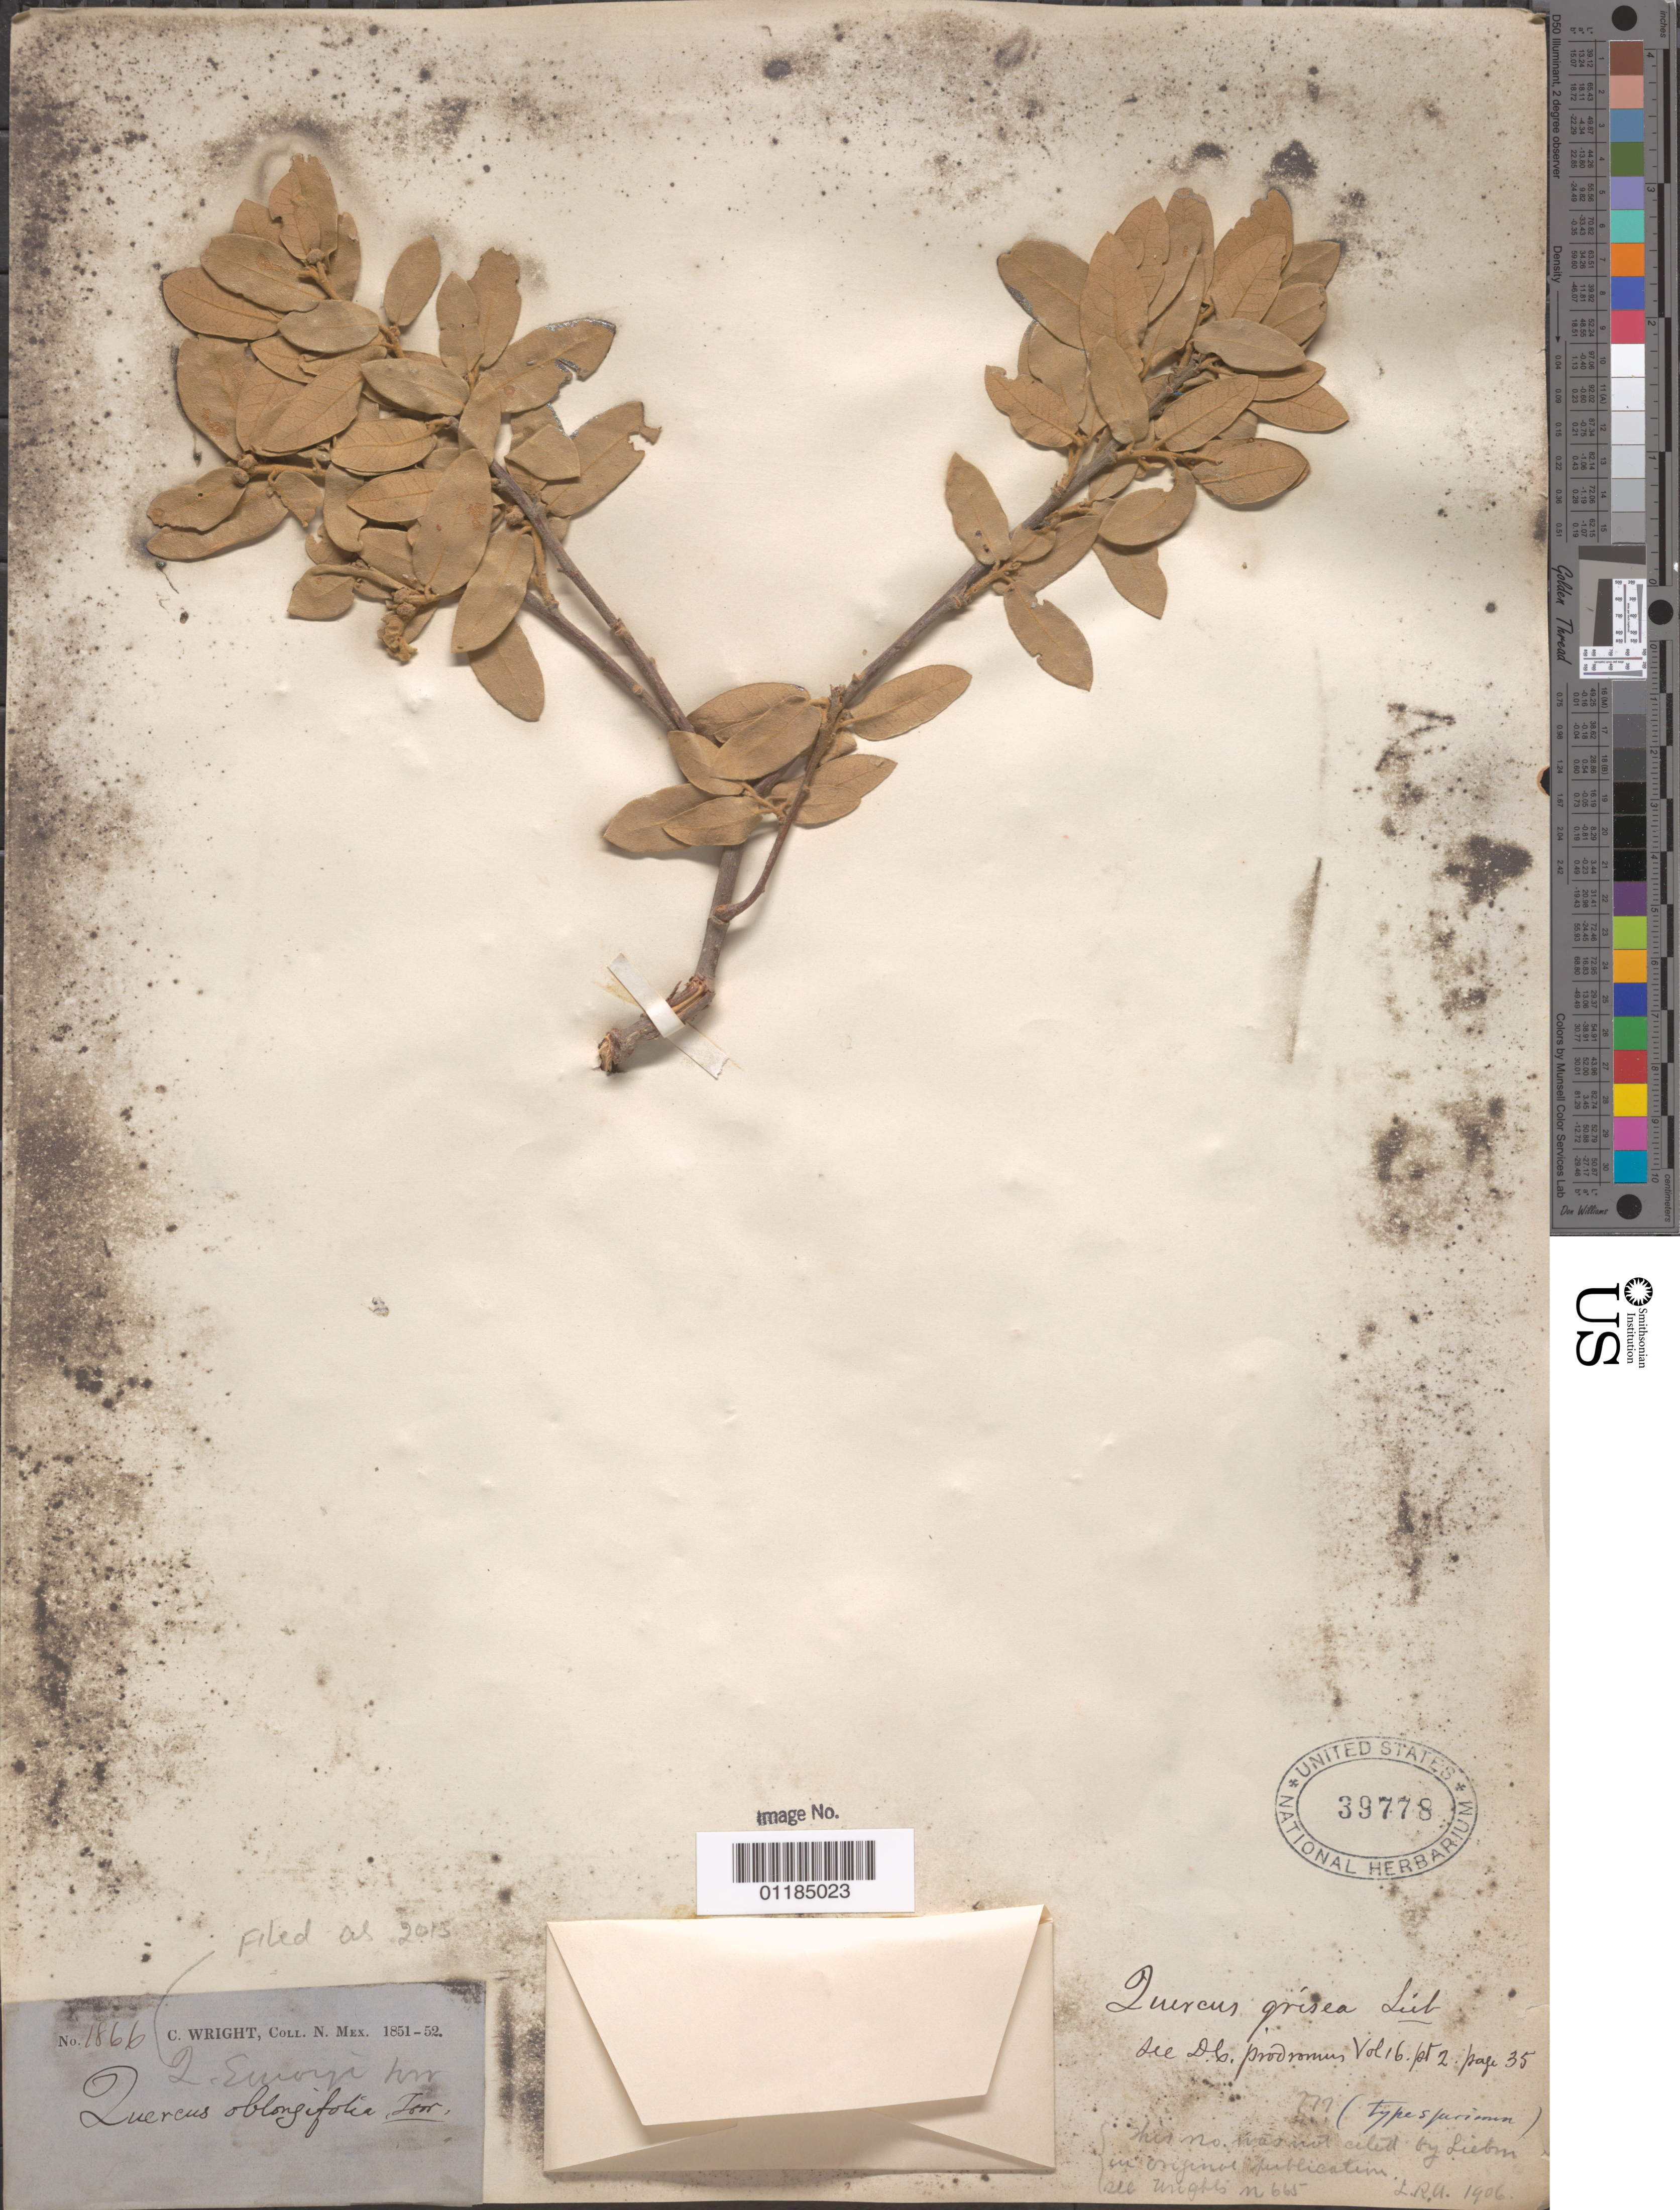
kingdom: Plantae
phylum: Tracheophyta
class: Magnoliopsida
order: Fagales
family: Fagaceae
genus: Quercus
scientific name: Quercus oblongifolia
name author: Torr.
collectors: C. Wright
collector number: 1866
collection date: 1851/1852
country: United States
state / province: New Mexico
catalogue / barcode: US 39778